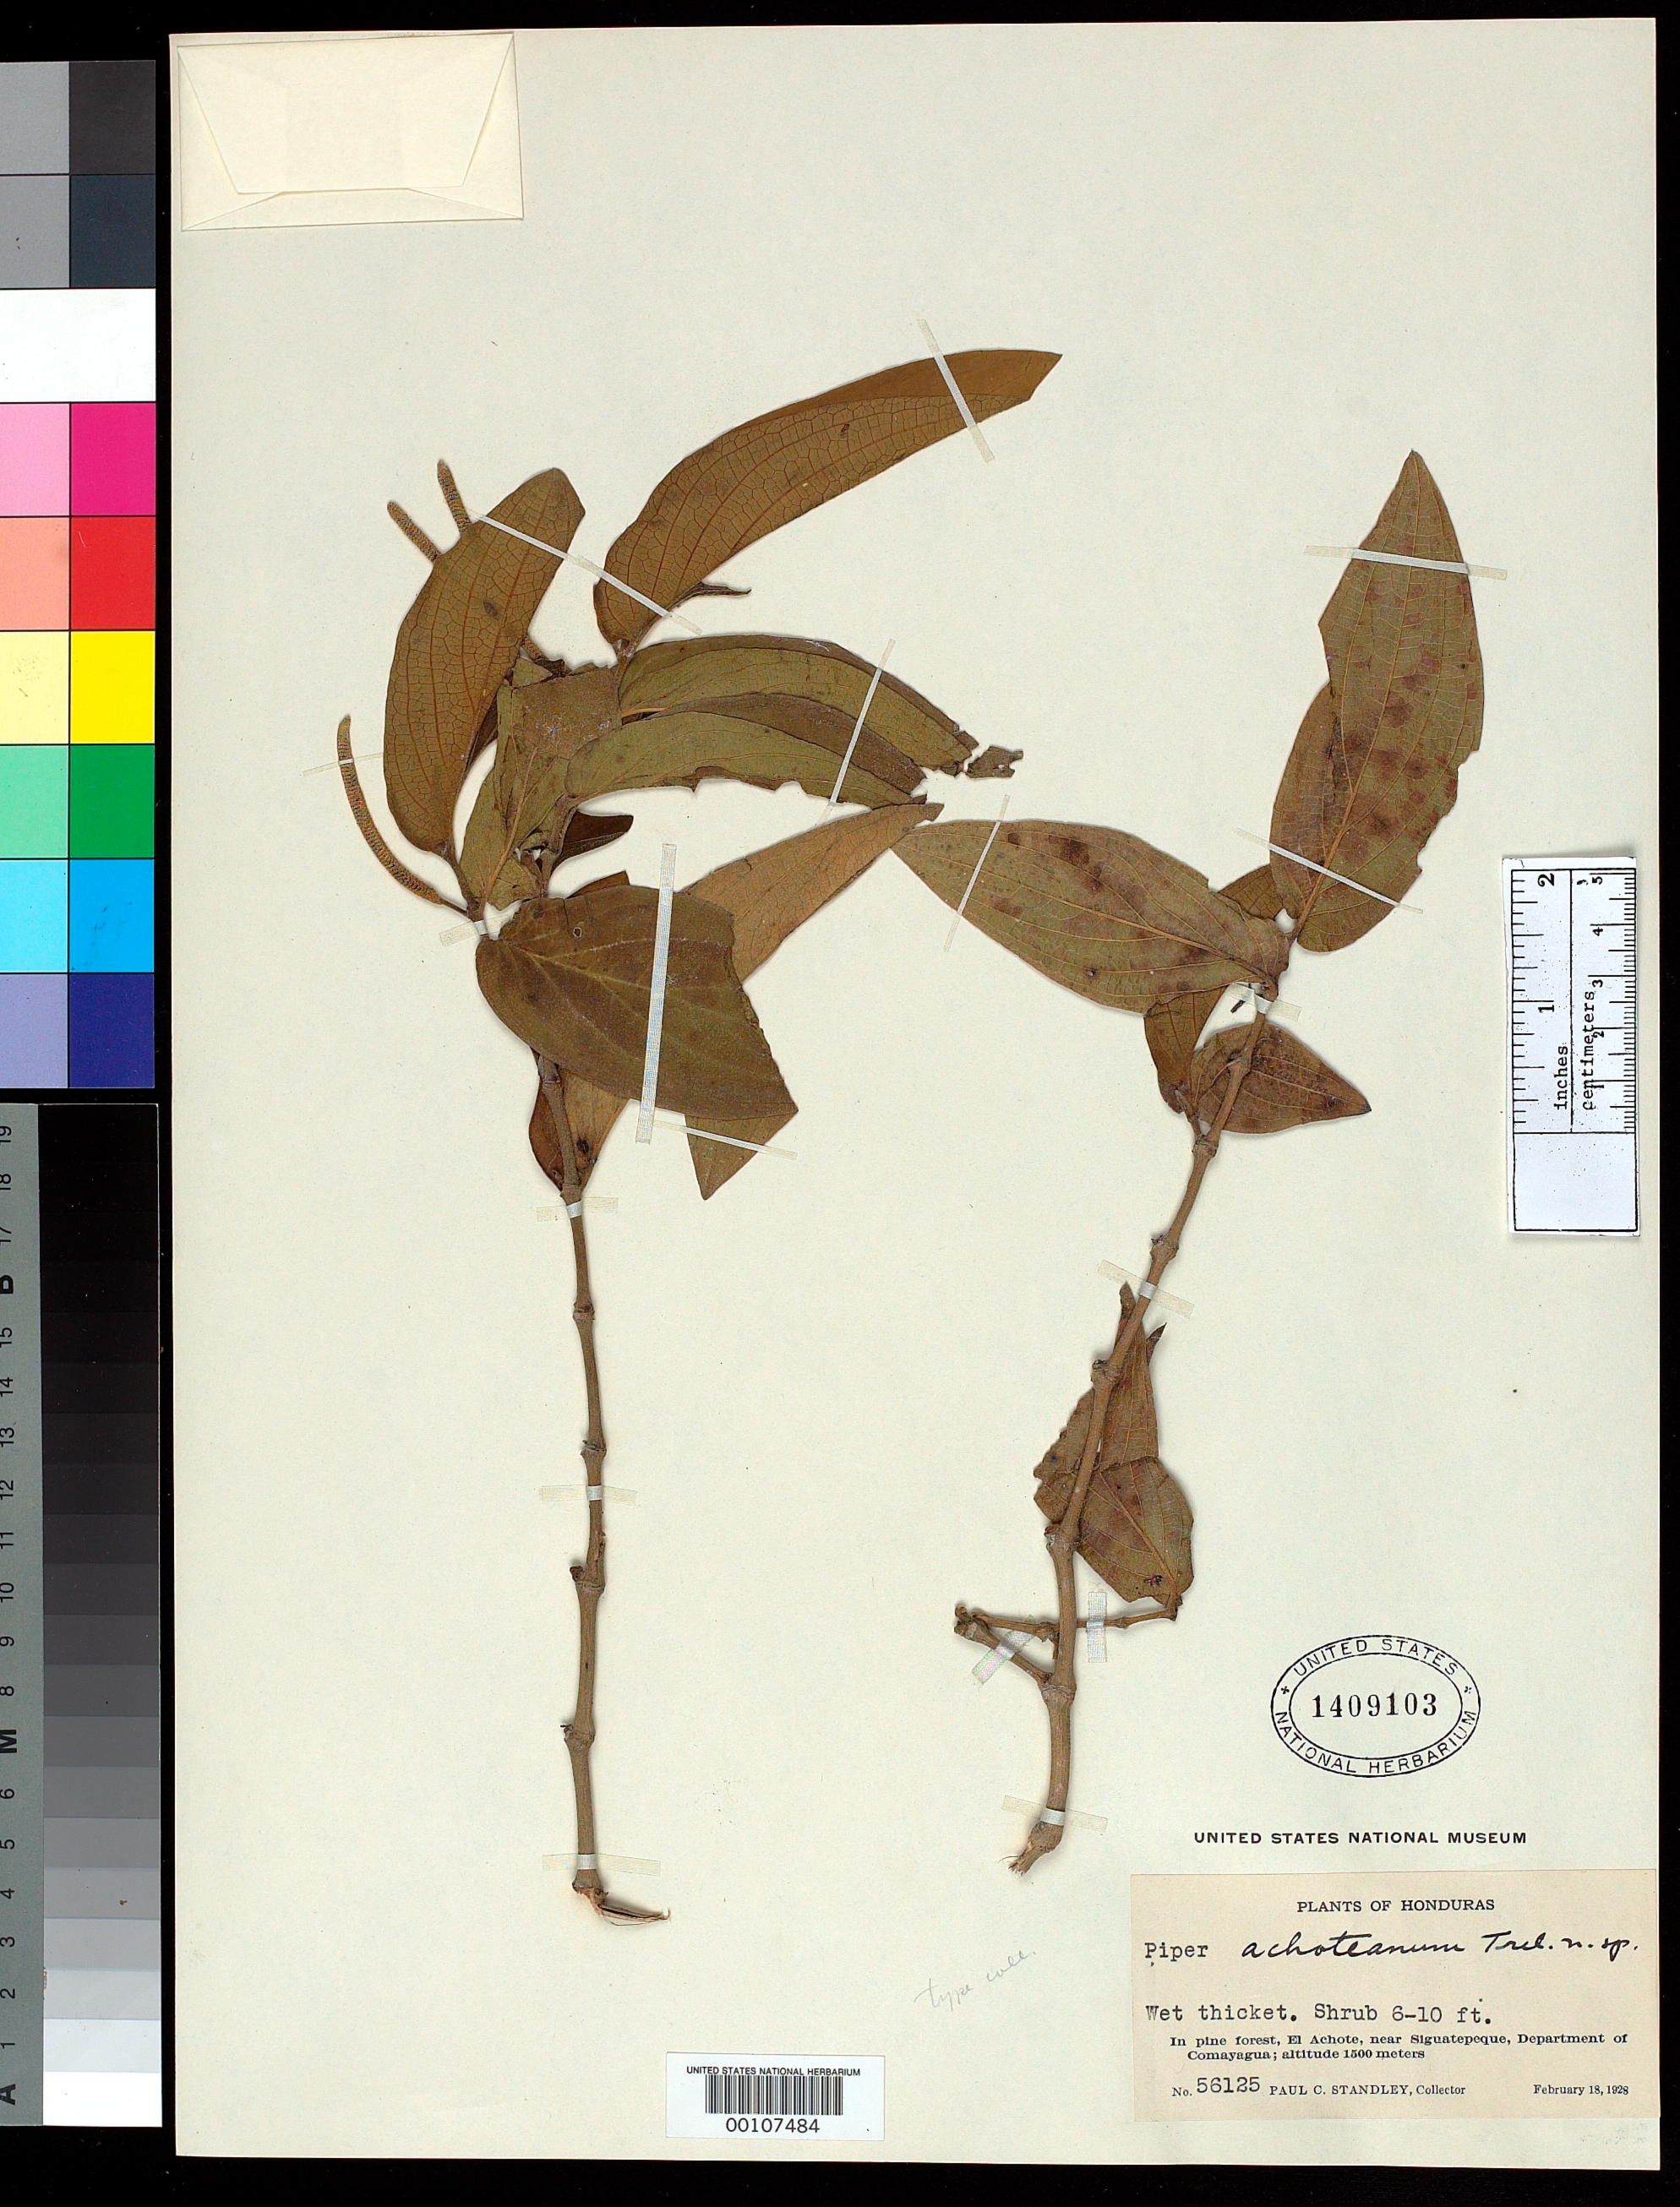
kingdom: Plantae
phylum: Tracheophyta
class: Magnoliopsida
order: Piperales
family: Piperaceae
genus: Piper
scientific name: Piper achoteanum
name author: Trel.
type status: Isotype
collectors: P. C. Standley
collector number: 56125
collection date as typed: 18 Feb 1928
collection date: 1928-02-18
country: Honduras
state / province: Comayagua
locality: El Achote, near Siguatepeque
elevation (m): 1500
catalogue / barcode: US 1409103